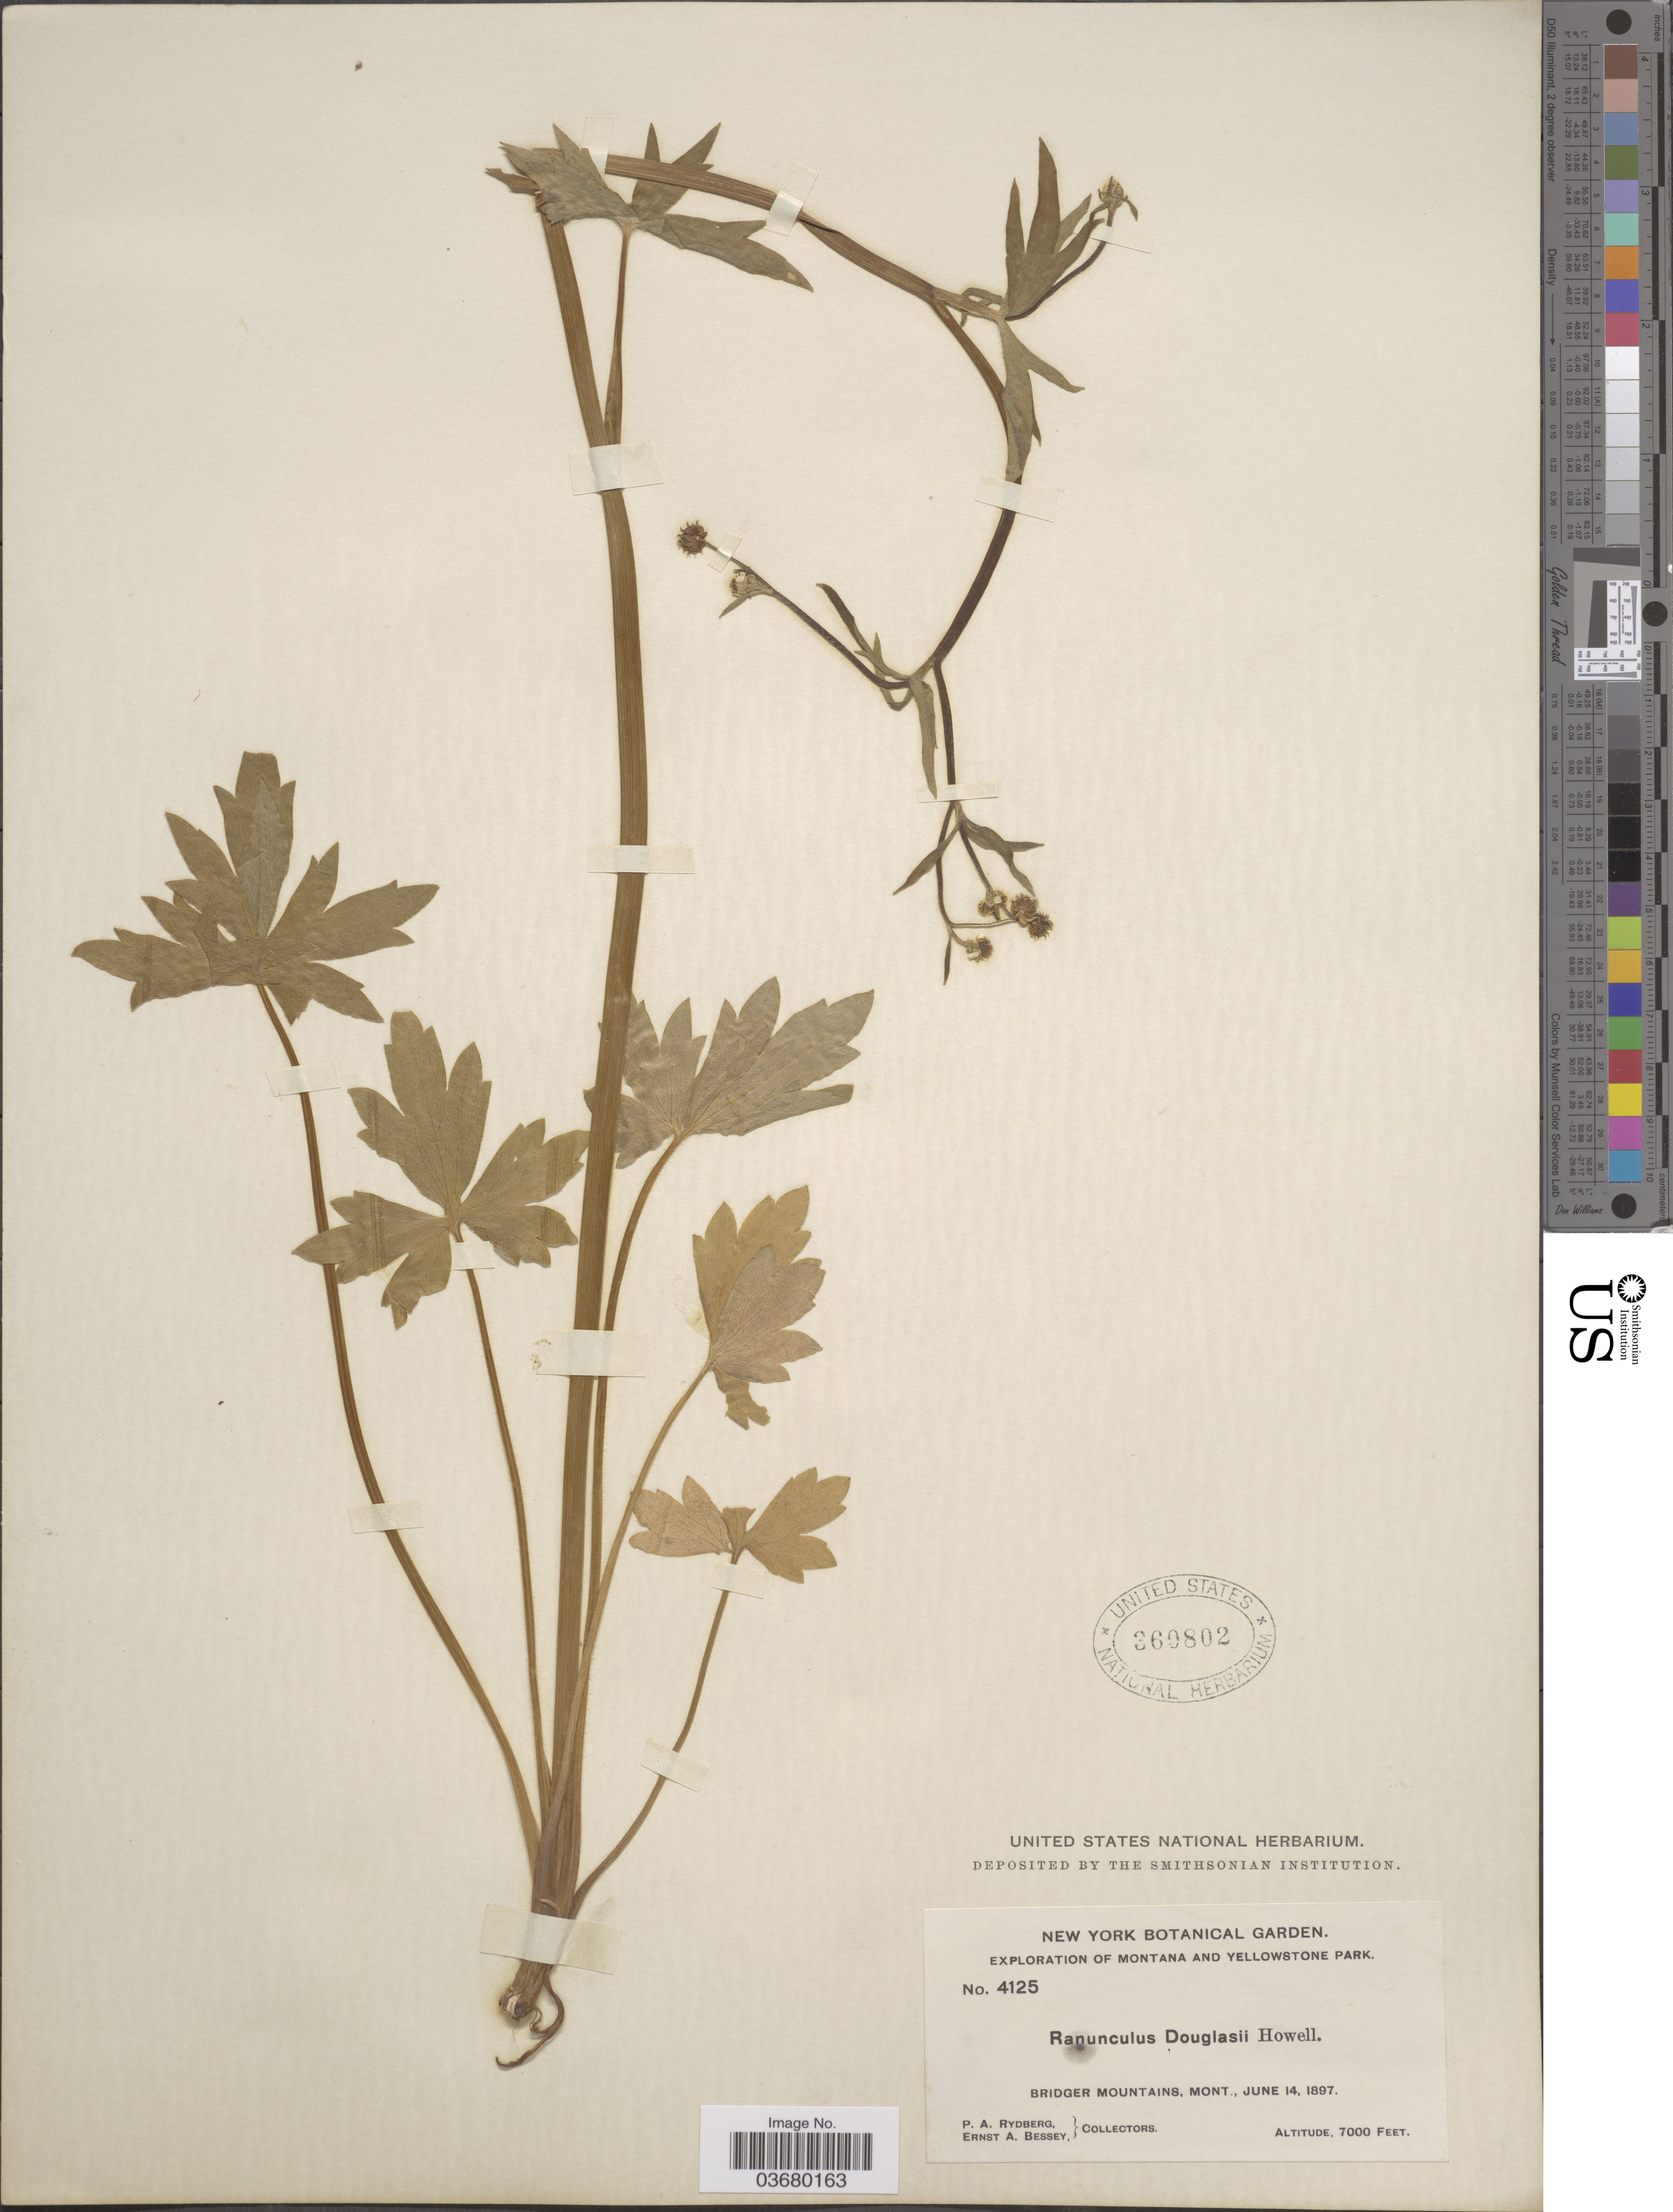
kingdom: Plantae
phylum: Tracheophyta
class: Magnoliopsida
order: Ranunculales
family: Ranunculaceae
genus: Ranunculus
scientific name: Ranunculus bongardii var. tenellus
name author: (A. Gray) Greene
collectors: P. A. Rydberg & E. A. Bessey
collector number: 4125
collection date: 1897-06-14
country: United States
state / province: Montana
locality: Yellowstone Park. Bridger Mountains.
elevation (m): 2134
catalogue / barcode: US 360802